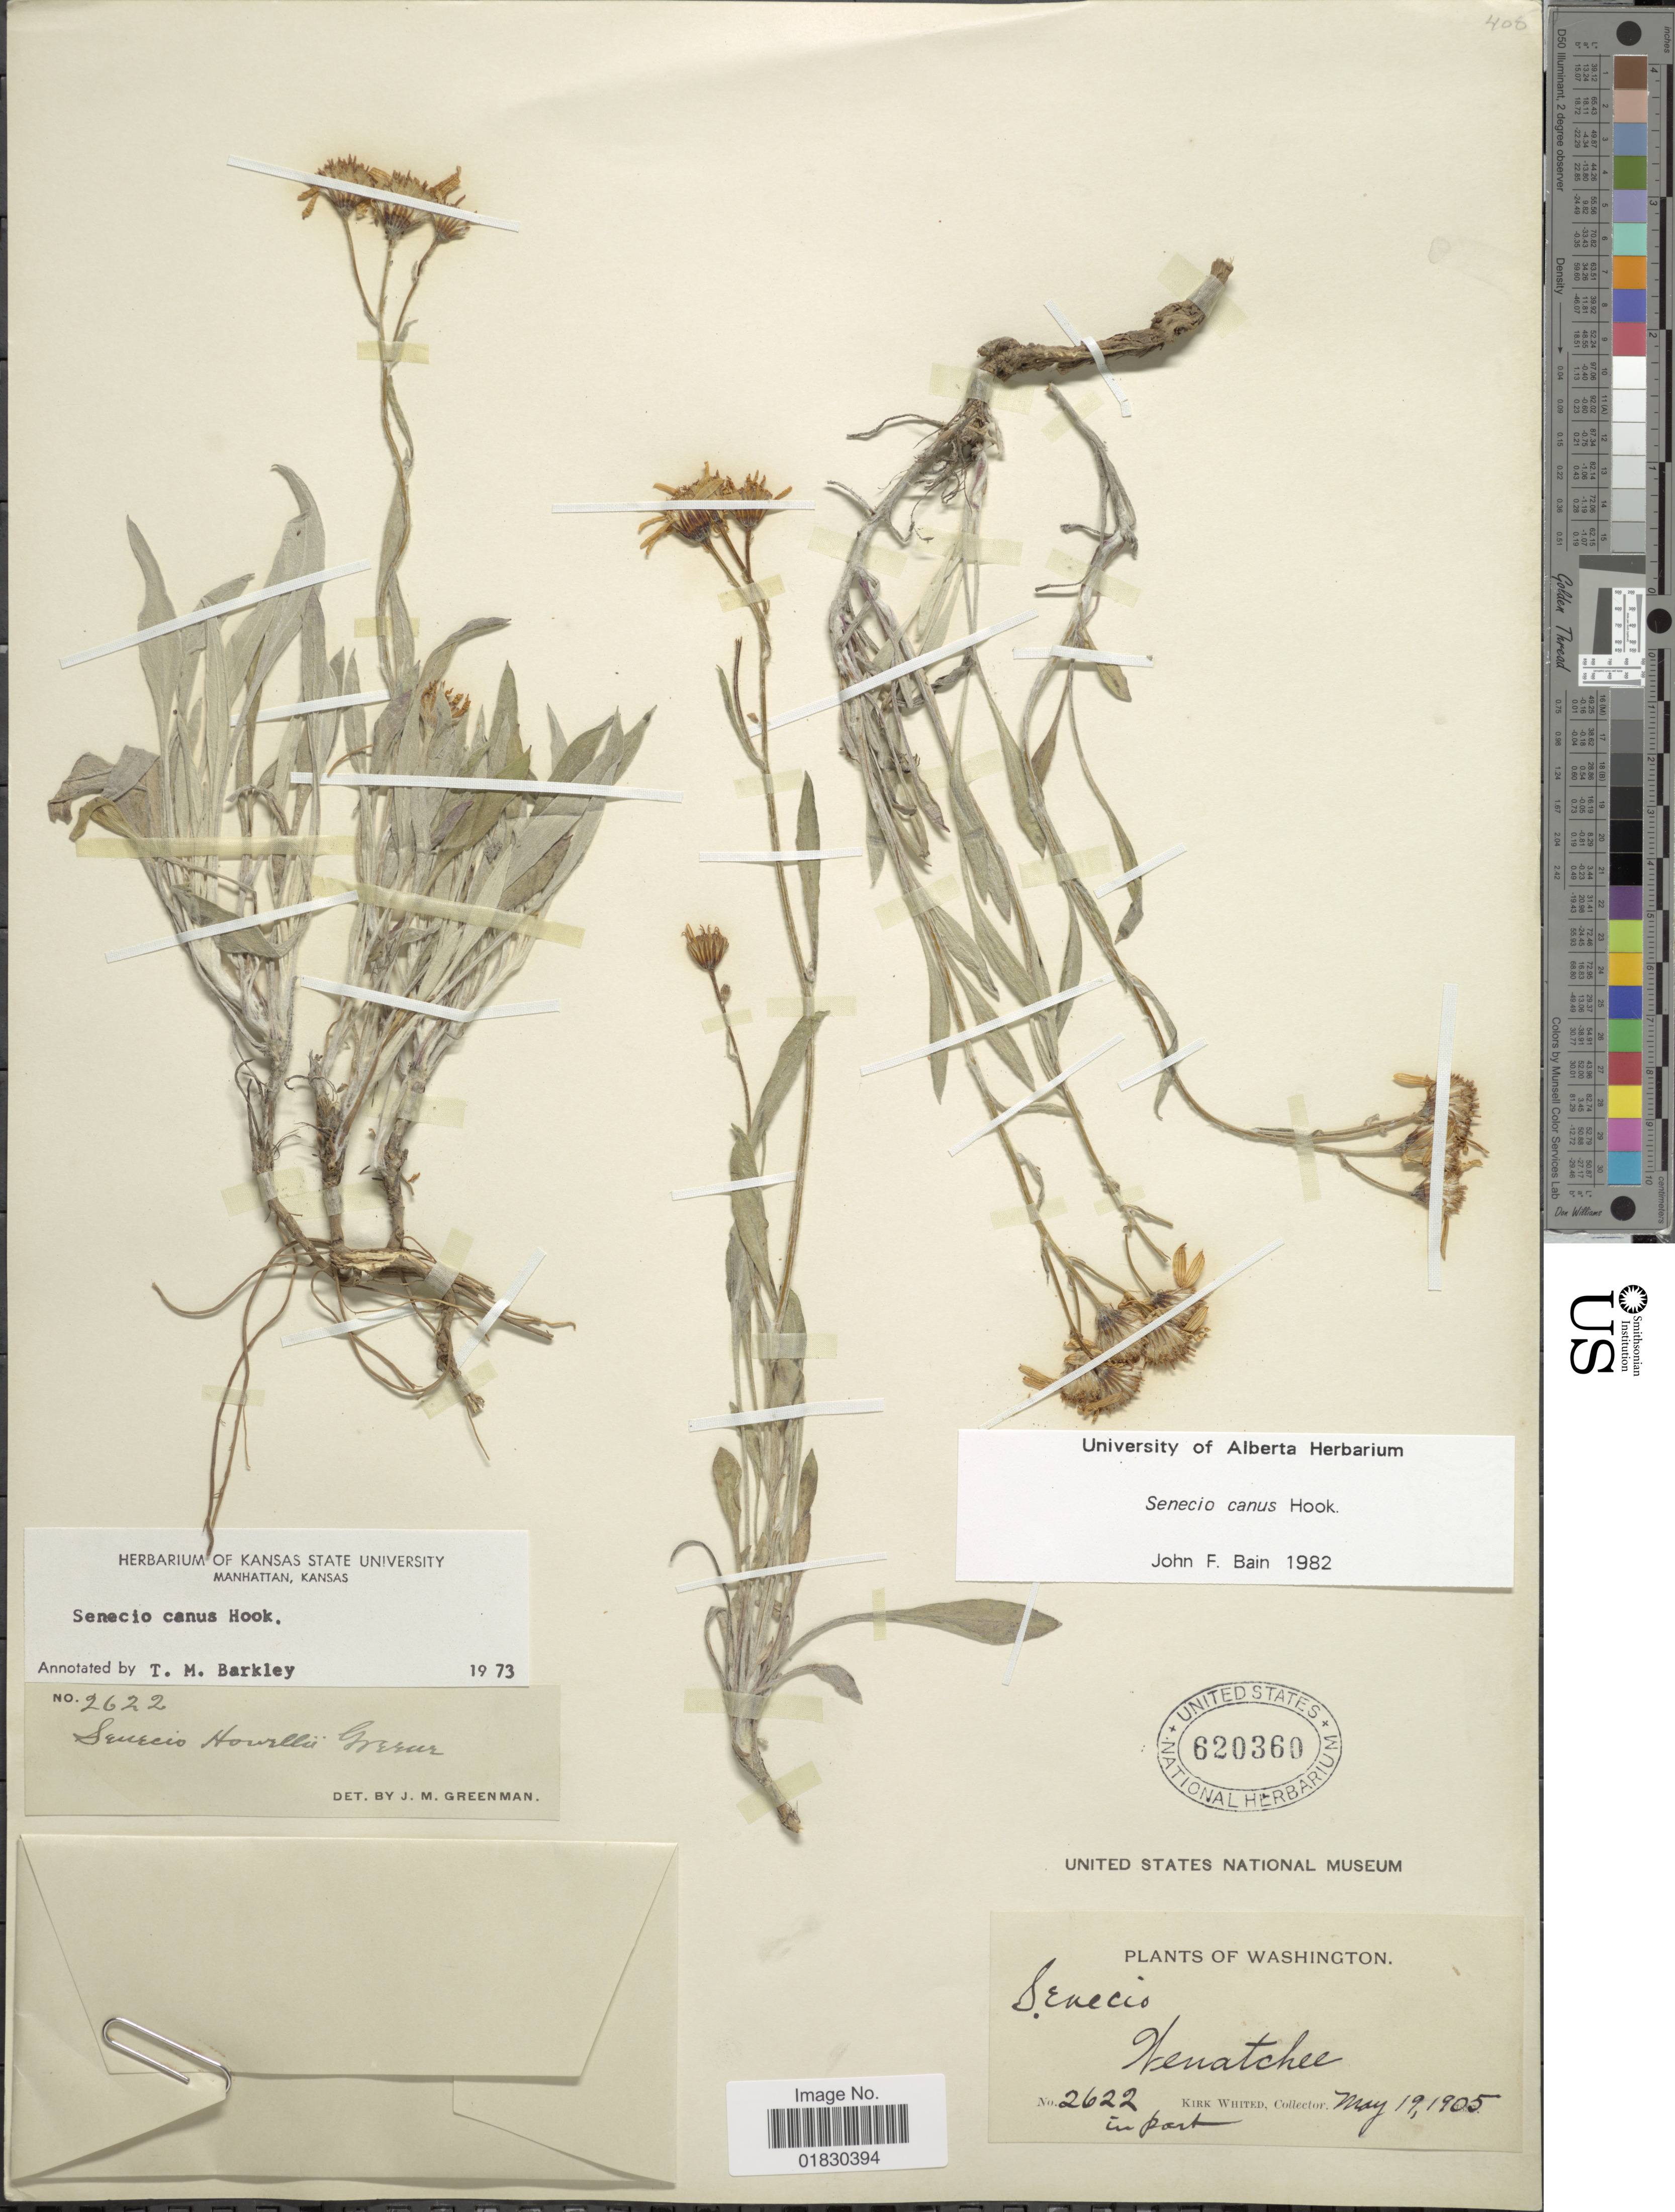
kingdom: Plantae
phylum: Tracheophyta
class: Magnoliopsida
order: Asterales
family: Asteraceae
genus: Packera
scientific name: Packera cana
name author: (Hook.) W.A. Weber & Á. Löve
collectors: K. Whited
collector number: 2622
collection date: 1905-05-19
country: United States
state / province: Washington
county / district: Chelan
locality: Wenatchee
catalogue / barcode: US 620360